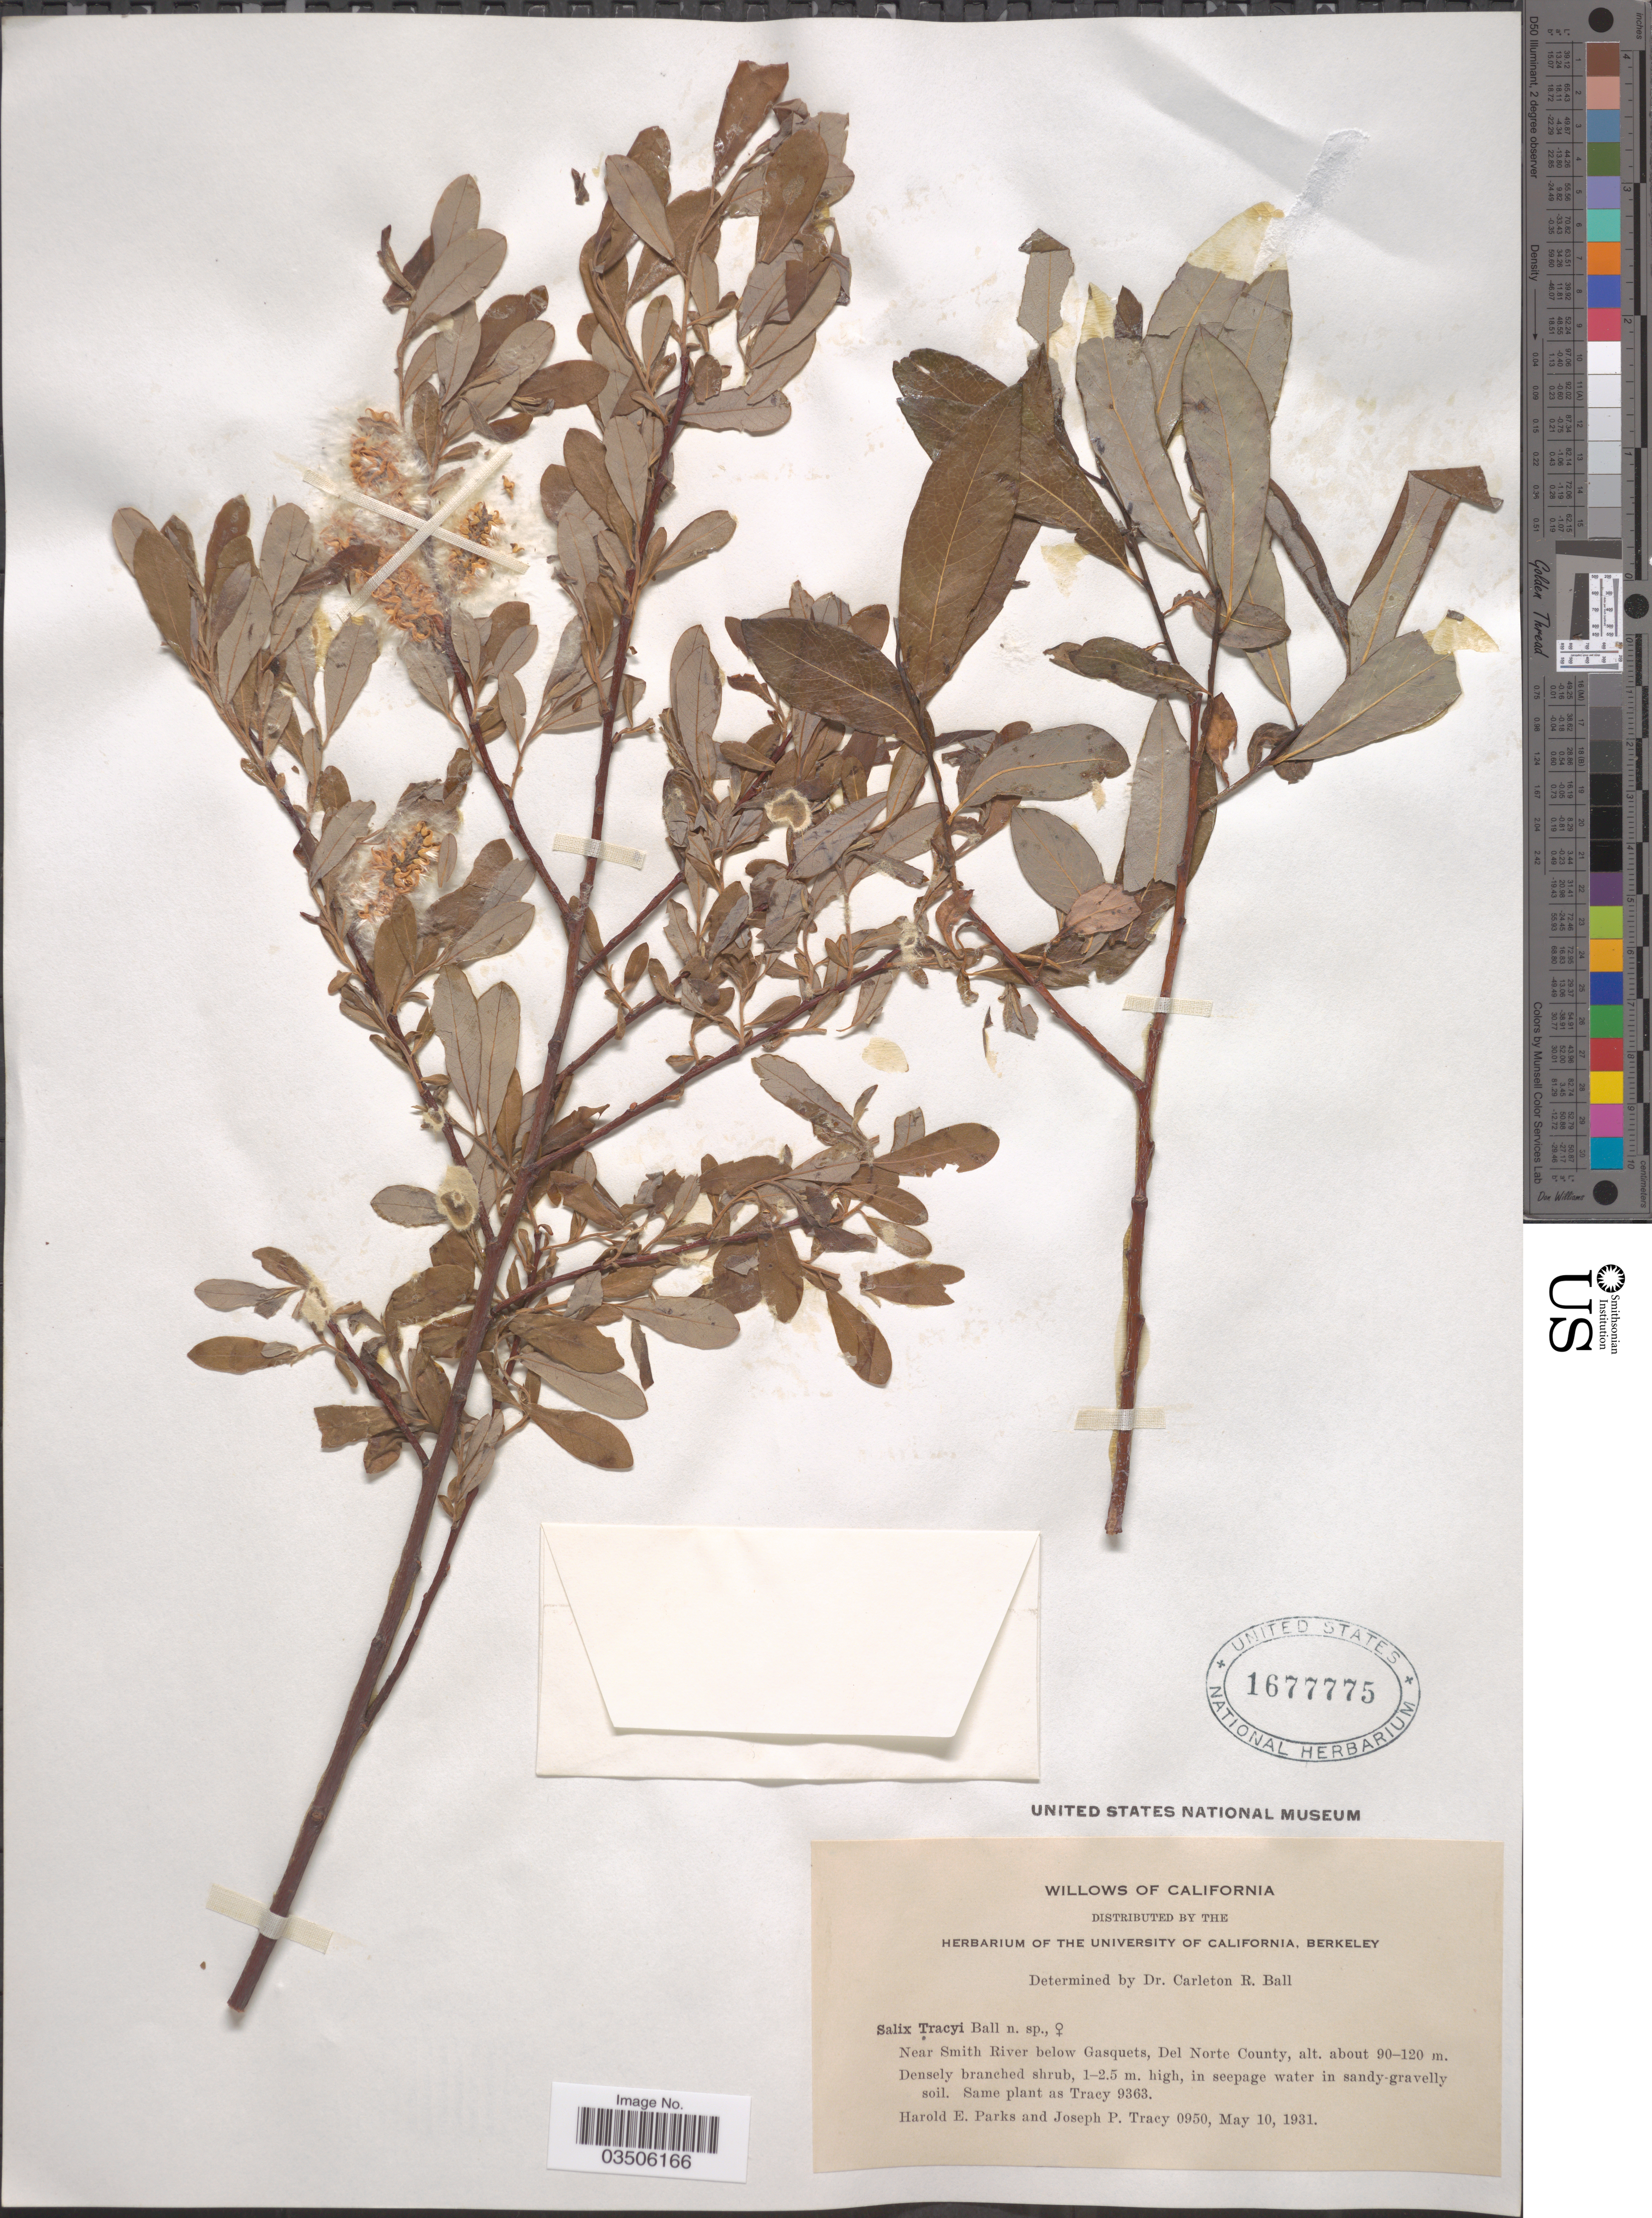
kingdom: Plantae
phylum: Tracheophyta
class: Magnoliopsida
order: Malpighiales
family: Salicaceae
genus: Salix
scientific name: Salix tracyi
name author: C.R. Ball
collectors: H. E. Parks & J. Tracy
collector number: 0950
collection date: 1931-05-10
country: United States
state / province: California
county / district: Del Norte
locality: Near Smith River below Gasquets, Del Norte County.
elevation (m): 90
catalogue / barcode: US 1677775